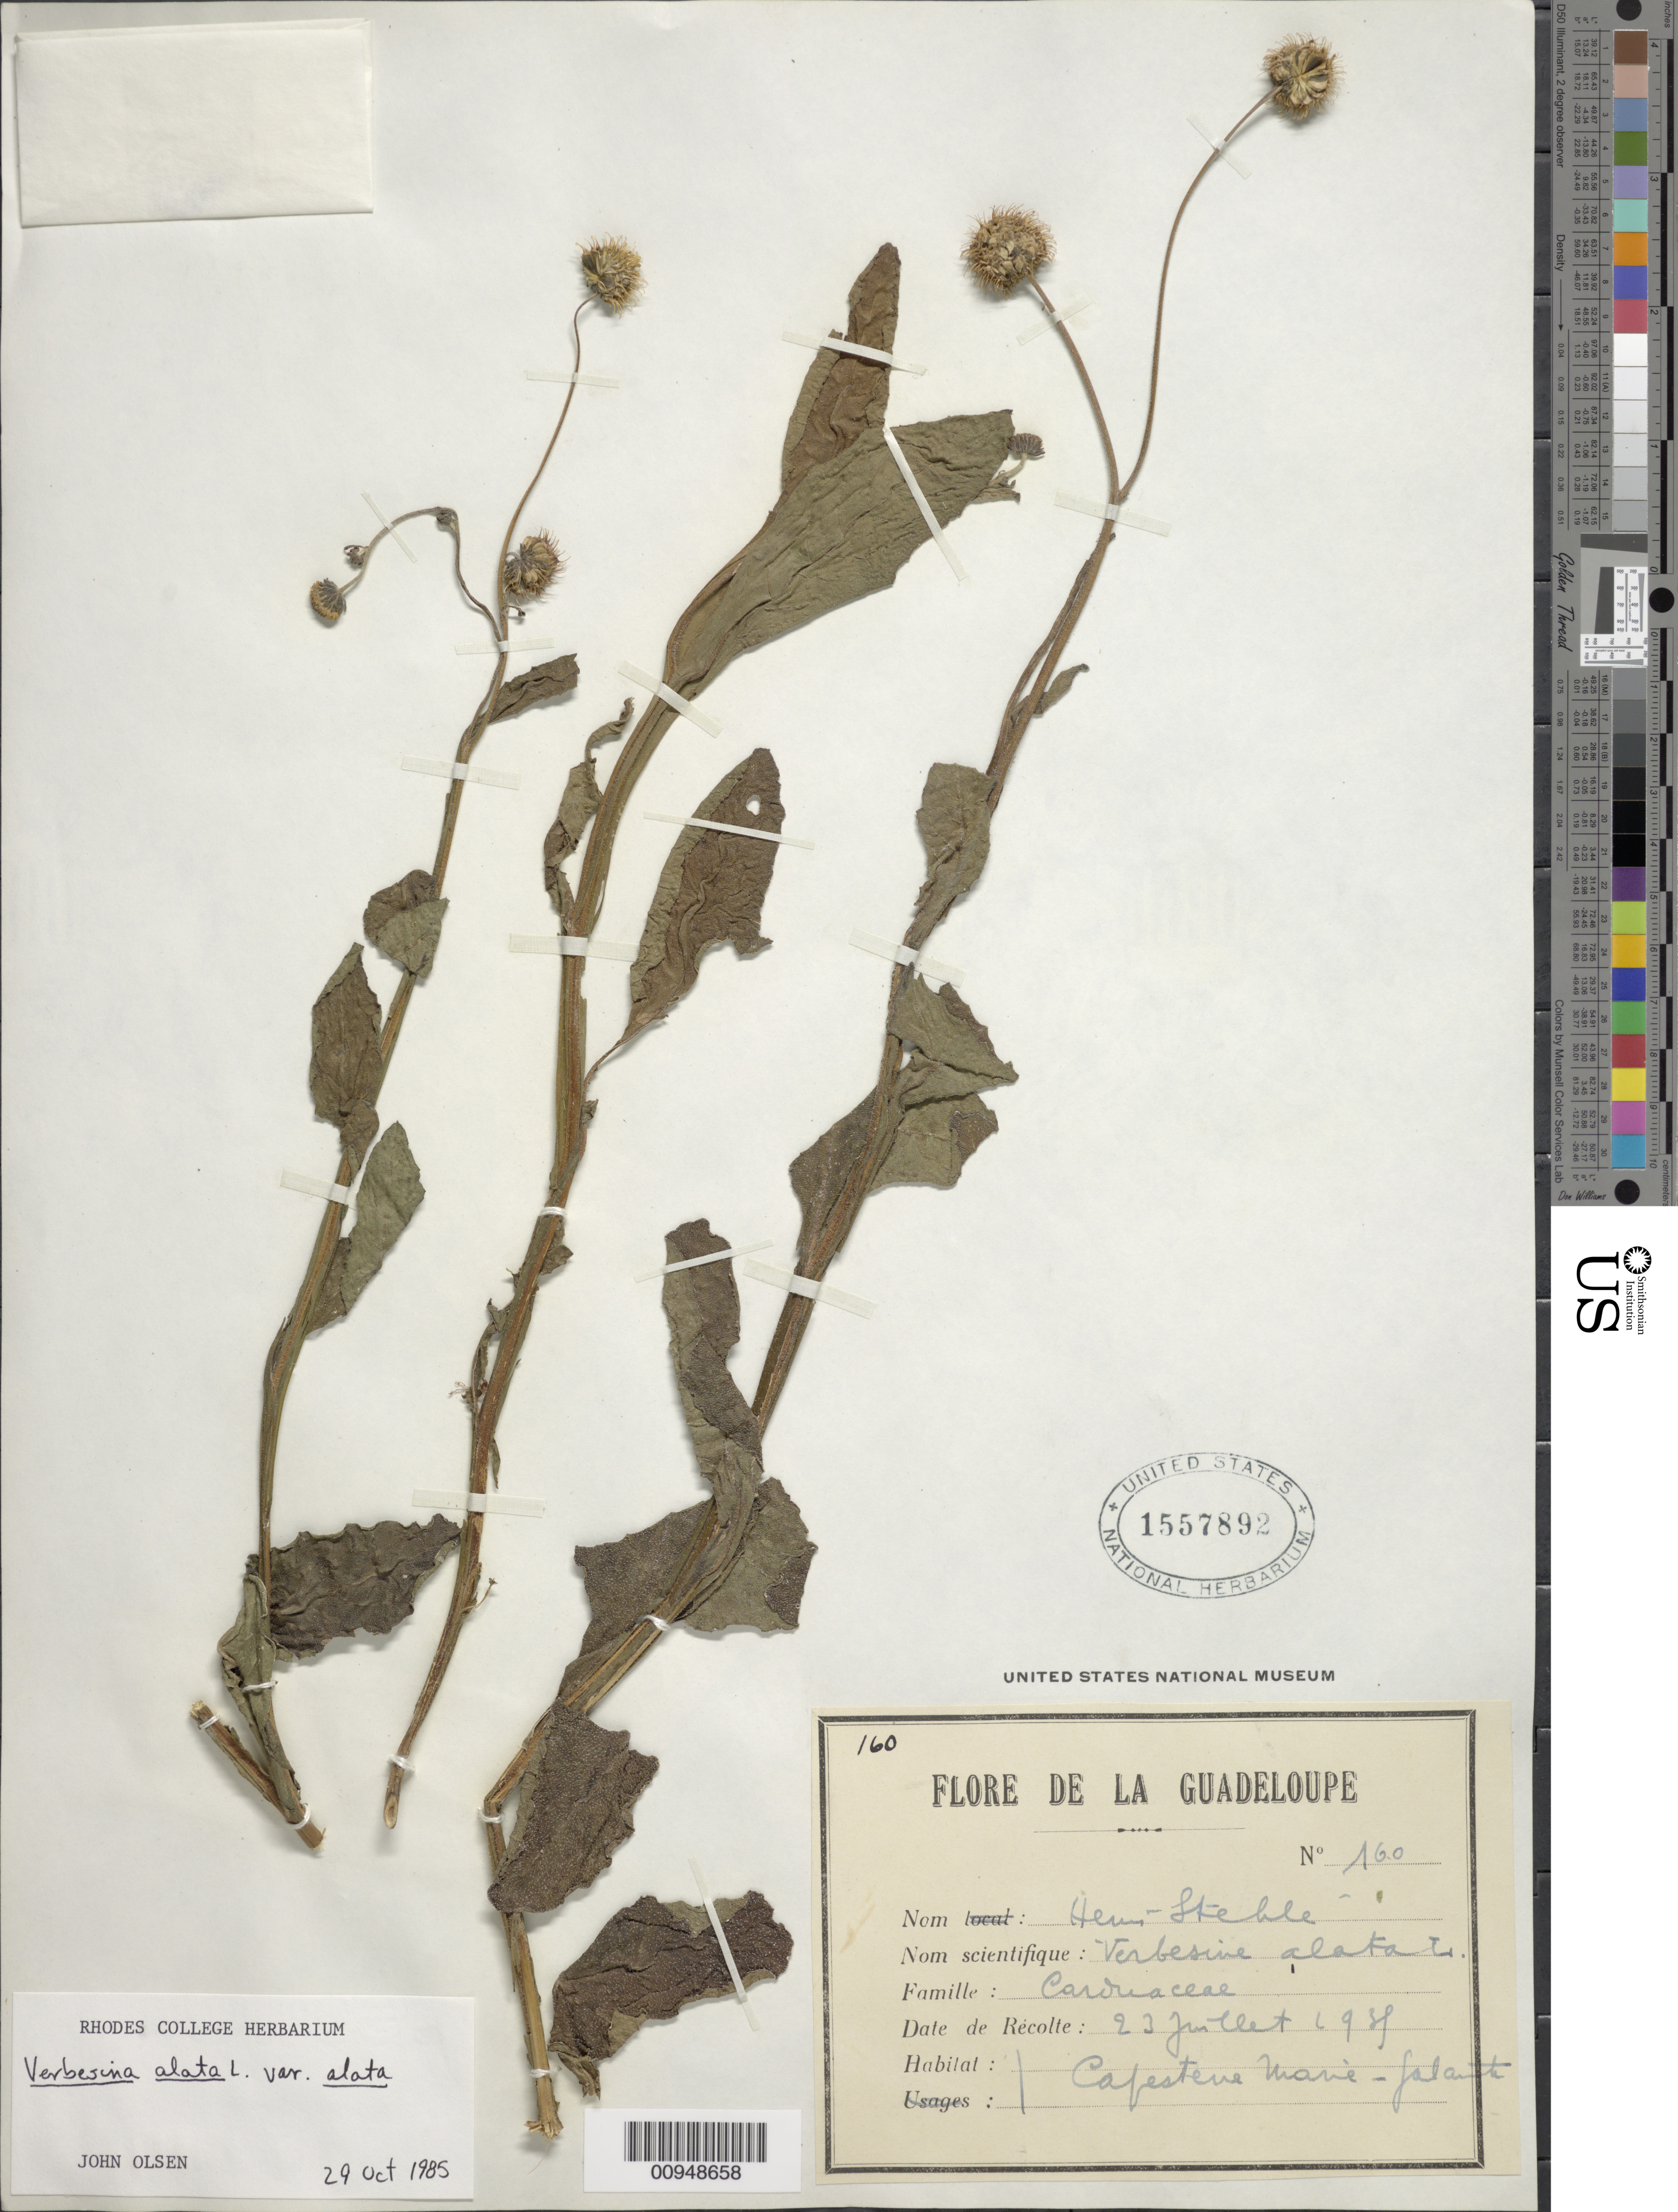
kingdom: Plantae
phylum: Tracheophyta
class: Magnoliopsida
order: Asterales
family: Asteraceae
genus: Verbesina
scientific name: Verbesina alata var. alata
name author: L.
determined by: Olsen, J.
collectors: H. Stehlé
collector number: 160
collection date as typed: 23 Jul 1935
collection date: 1935-07-23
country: Guadeloupe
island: Marie Galante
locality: "Cafestere"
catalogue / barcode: US 1557892